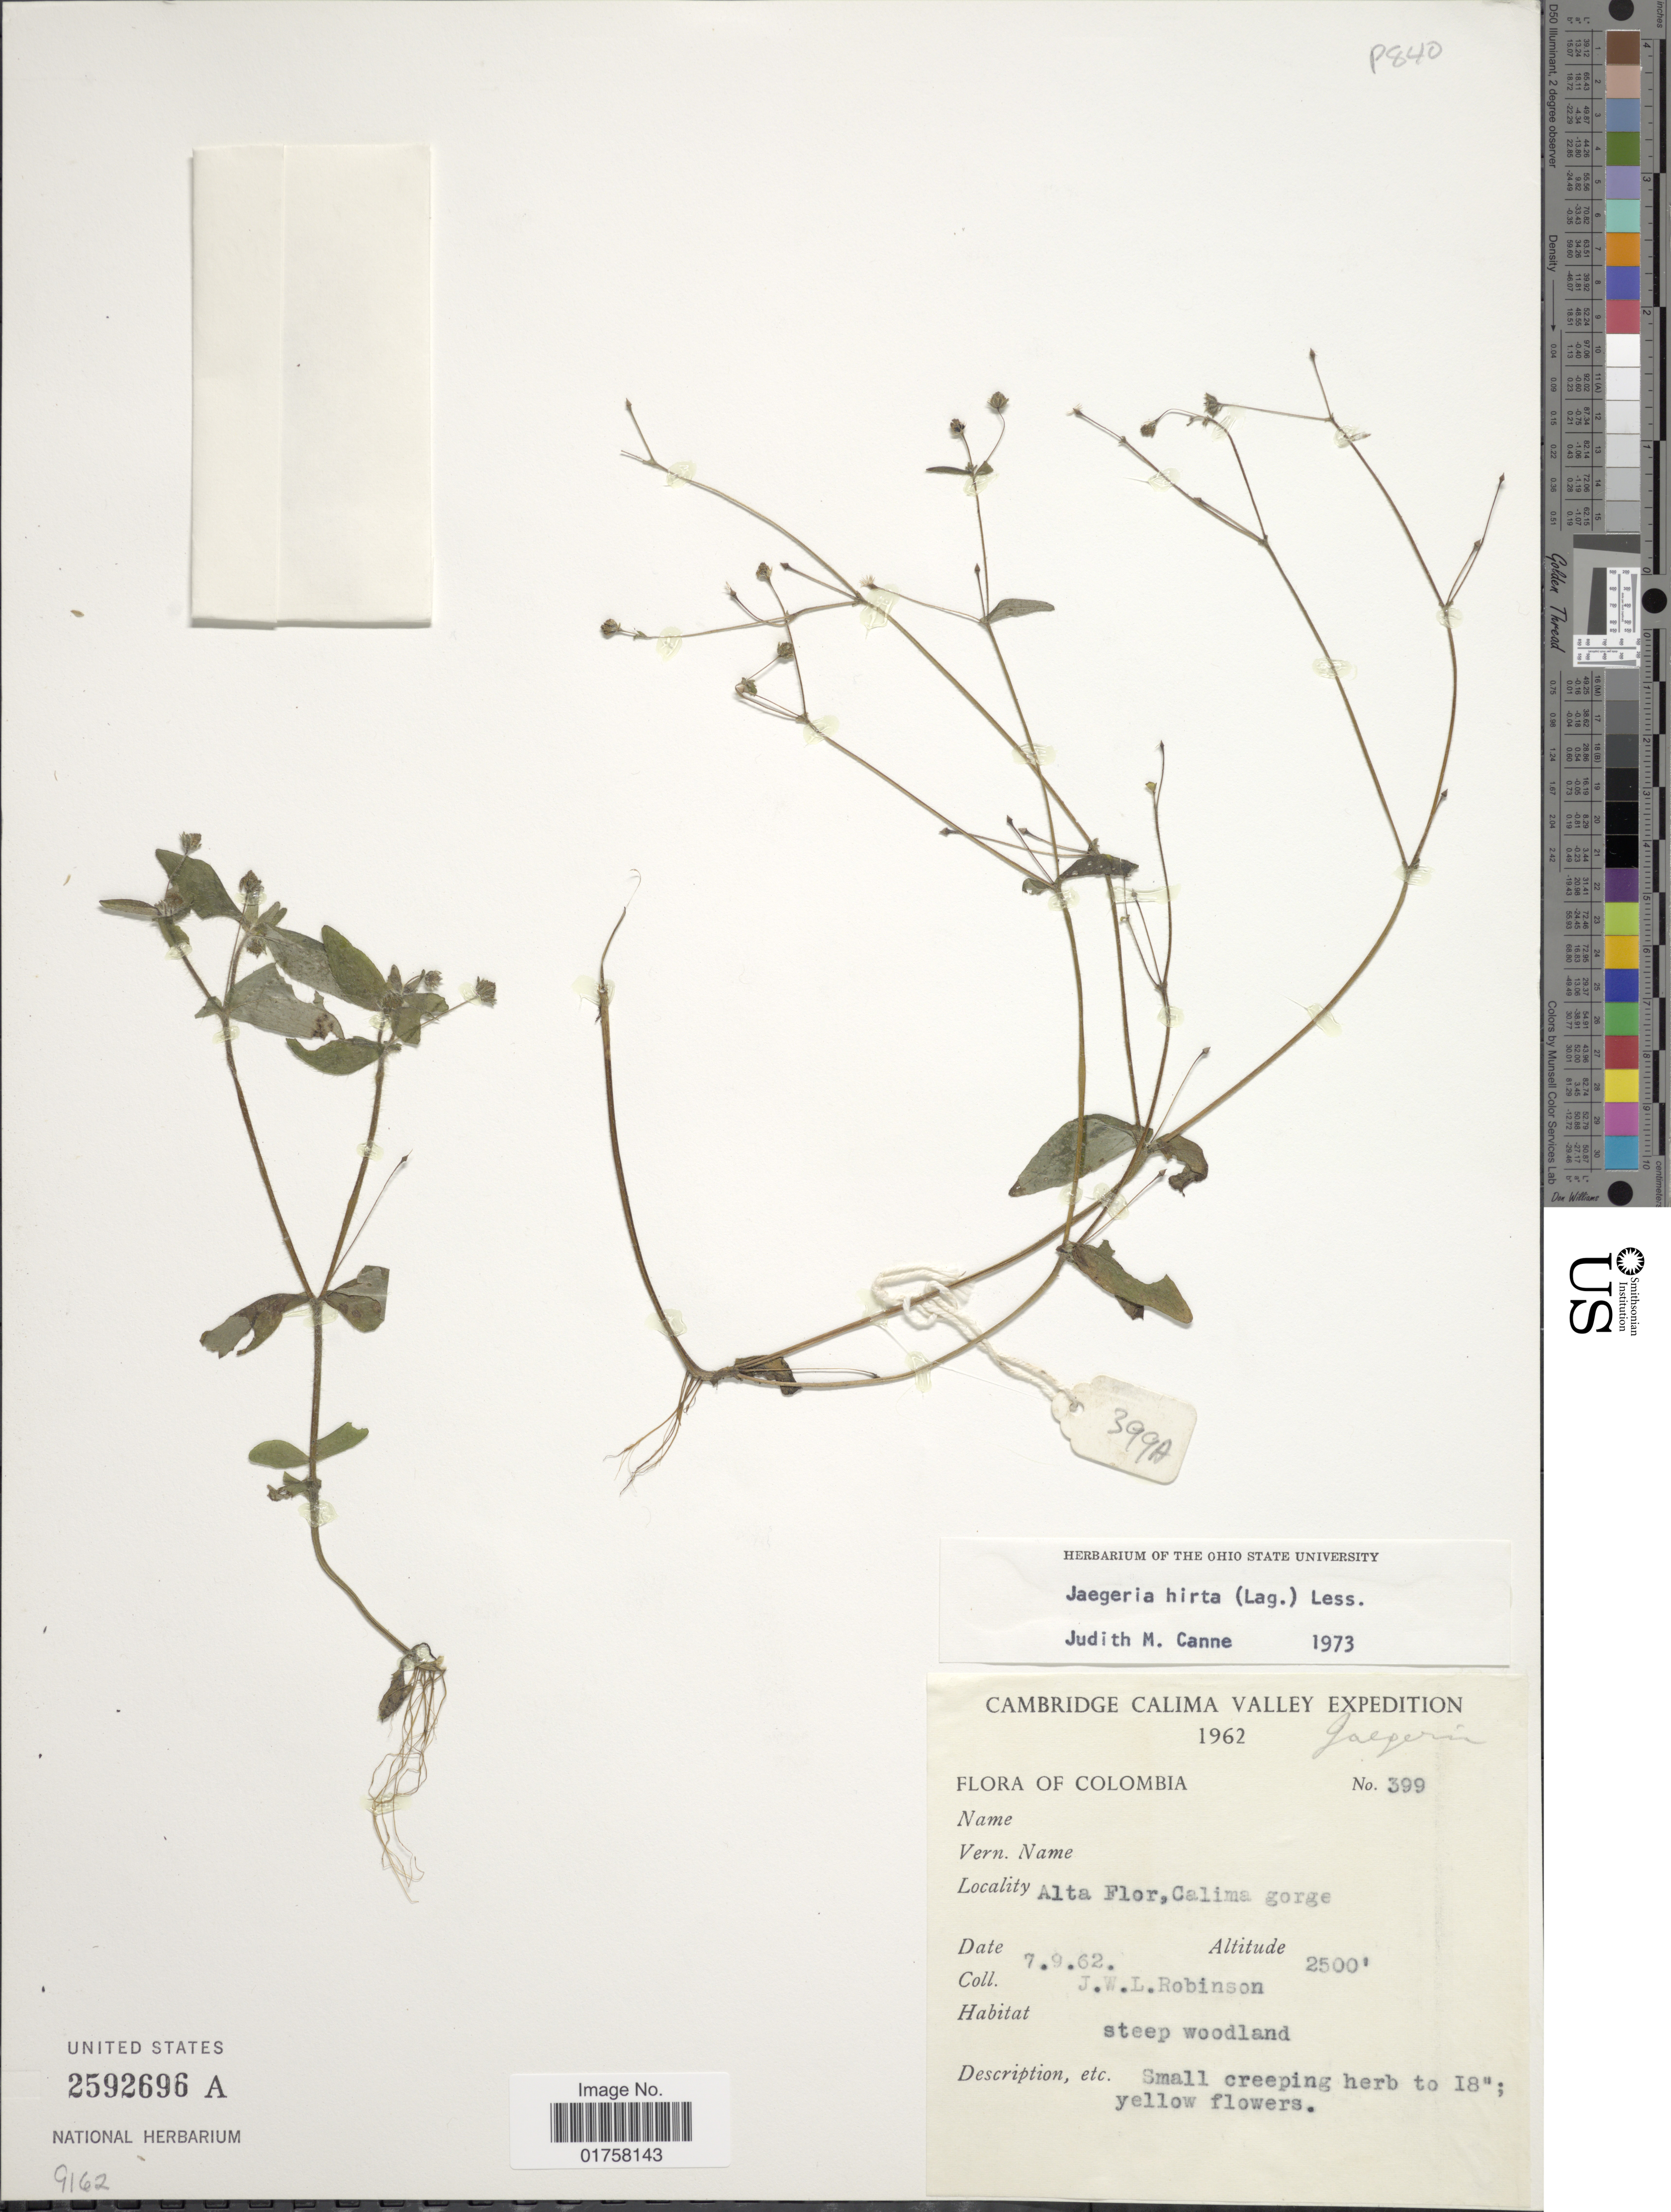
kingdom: Plantae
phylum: Tracheophyta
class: Magnoliopsida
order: Asterales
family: Asteraceae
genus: Jaegeria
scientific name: Jaegeria hirta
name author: (Lag.) Less.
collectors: J. W. Robinson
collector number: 399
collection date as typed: Transcribed d/m/y: 7/9/62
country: Colombia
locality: Alta Flor, Calima gorge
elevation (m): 762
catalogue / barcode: US 2592696A